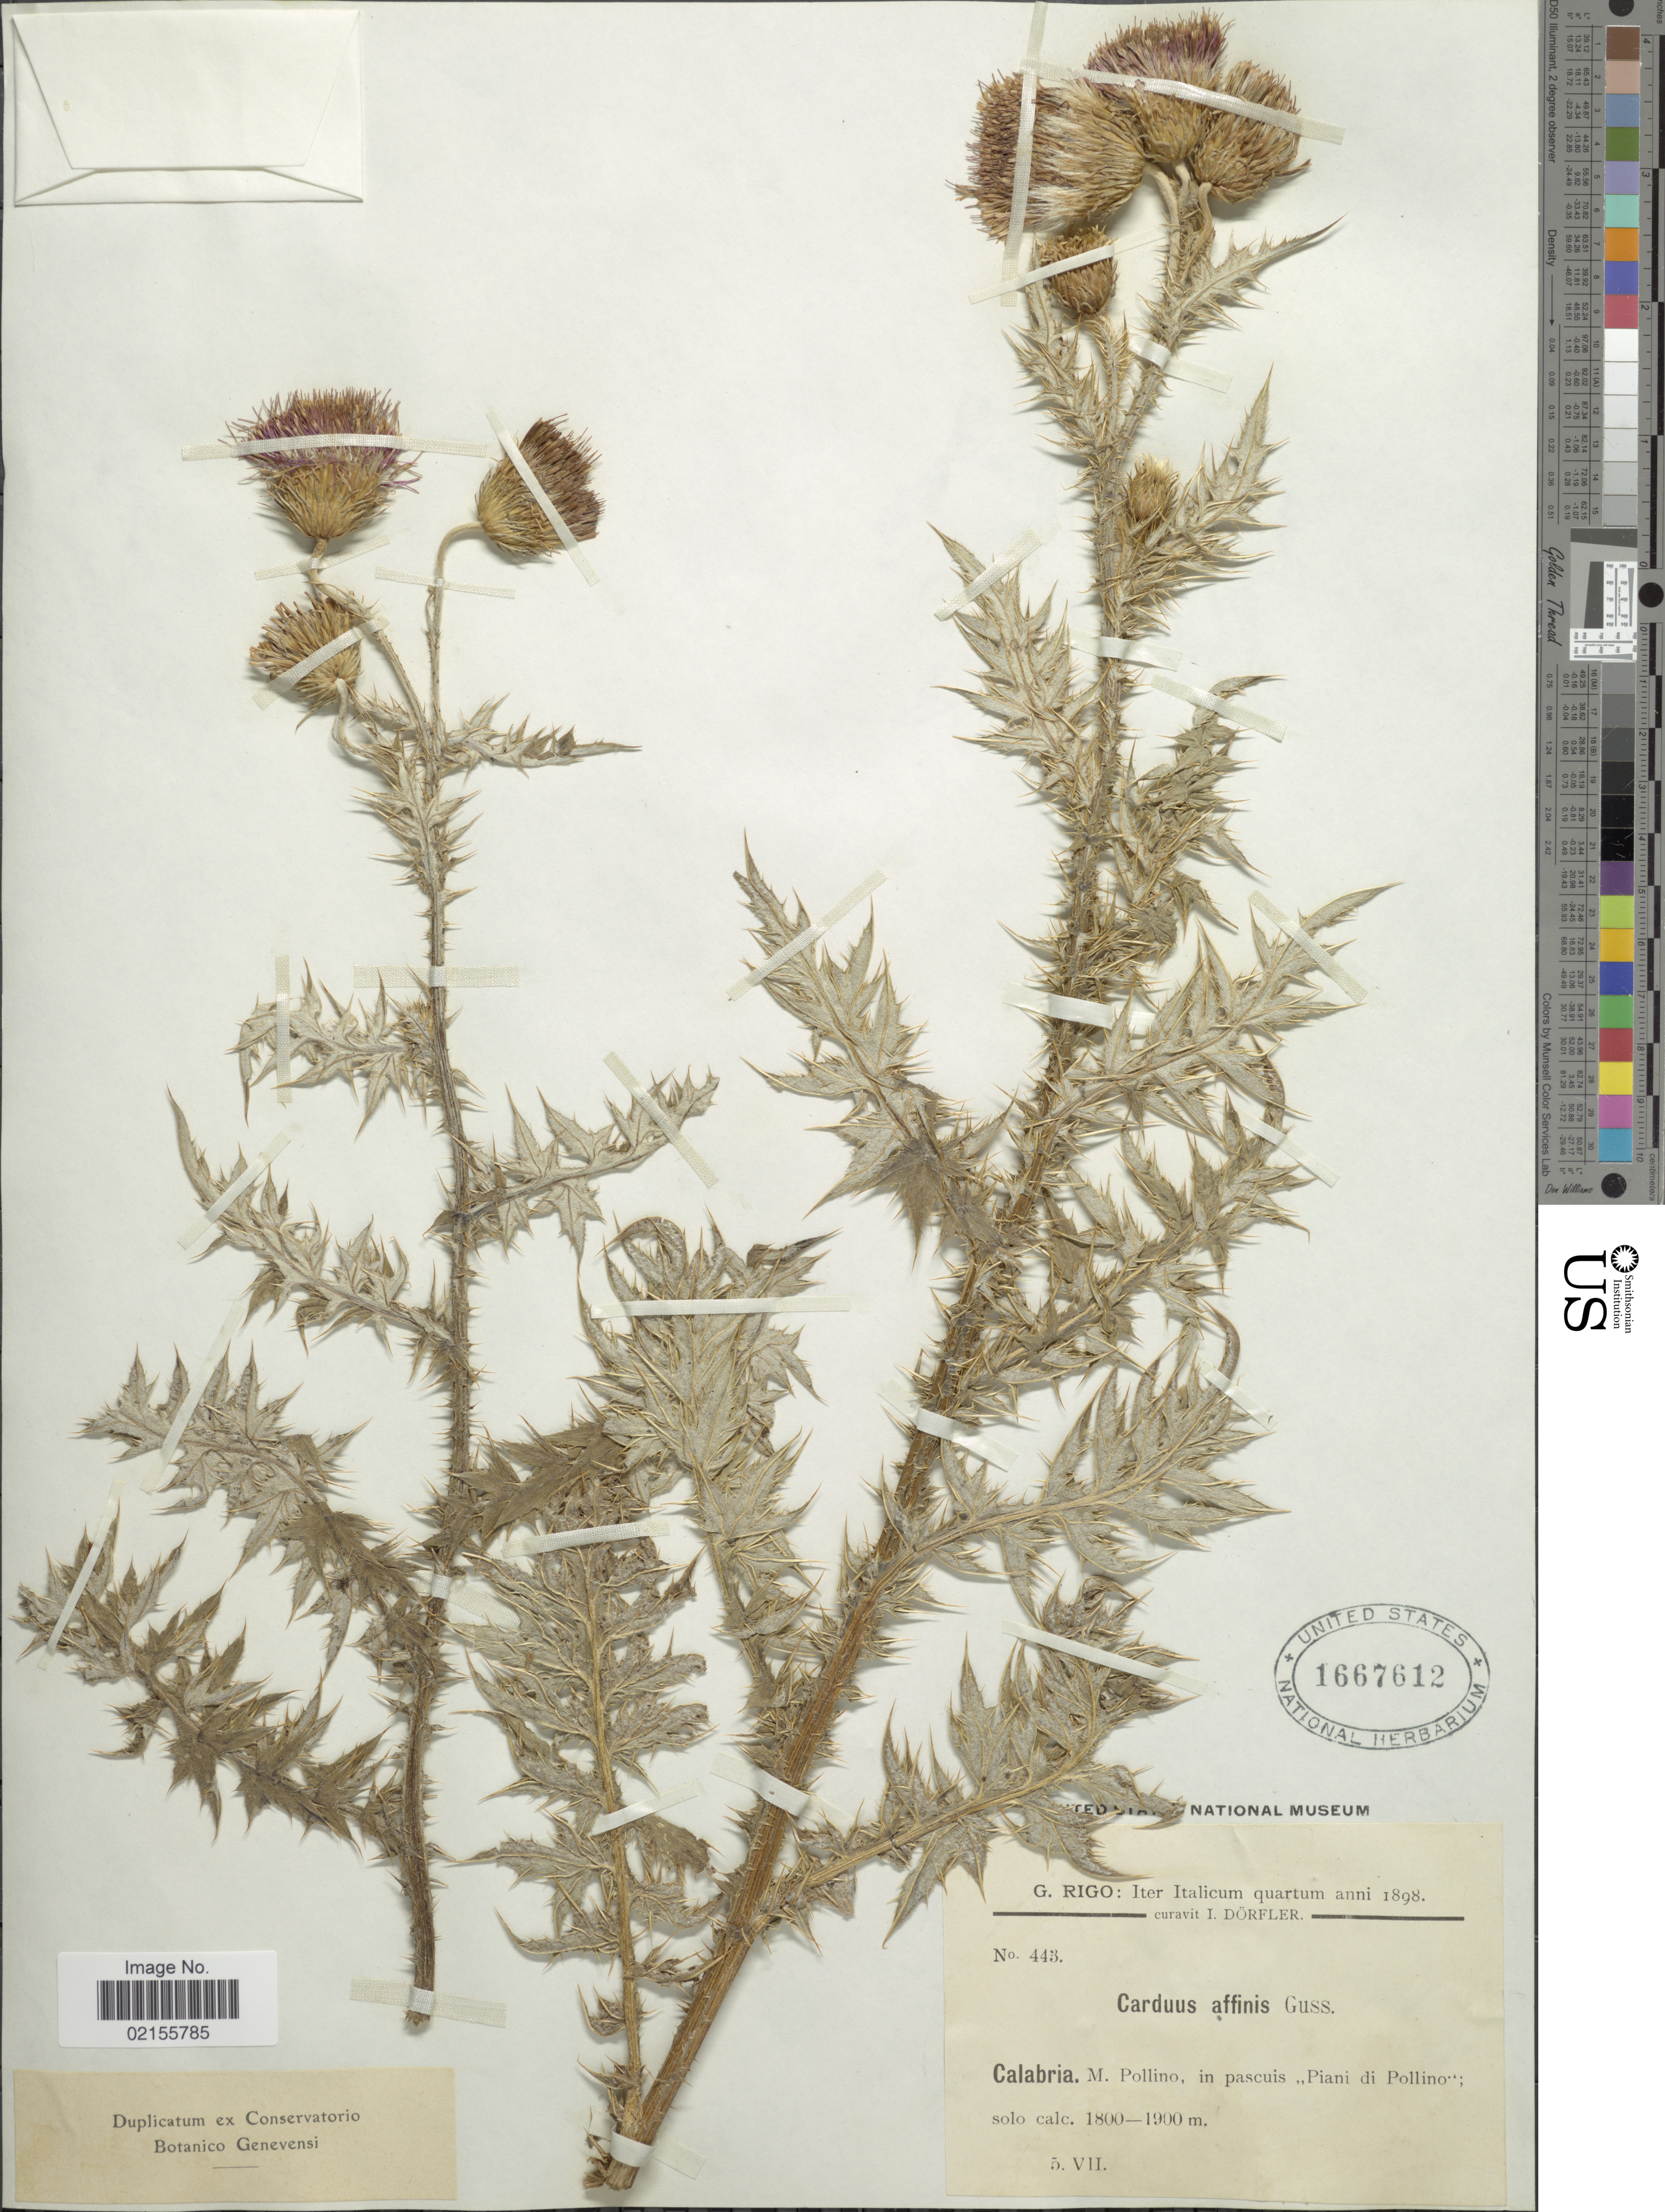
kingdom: Plantae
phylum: Tracheophyta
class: Magnoliopsida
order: Asterales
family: Asteraceae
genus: Carduus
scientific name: Carduus affinis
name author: Gussone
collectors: G. Rigo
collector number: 443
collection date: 1898-07-05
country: Italy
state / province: Calabria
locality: M. Pollino, in pascuis ,,Piani di Pollino' solo calc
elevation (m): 1800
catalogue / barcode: US 1667612